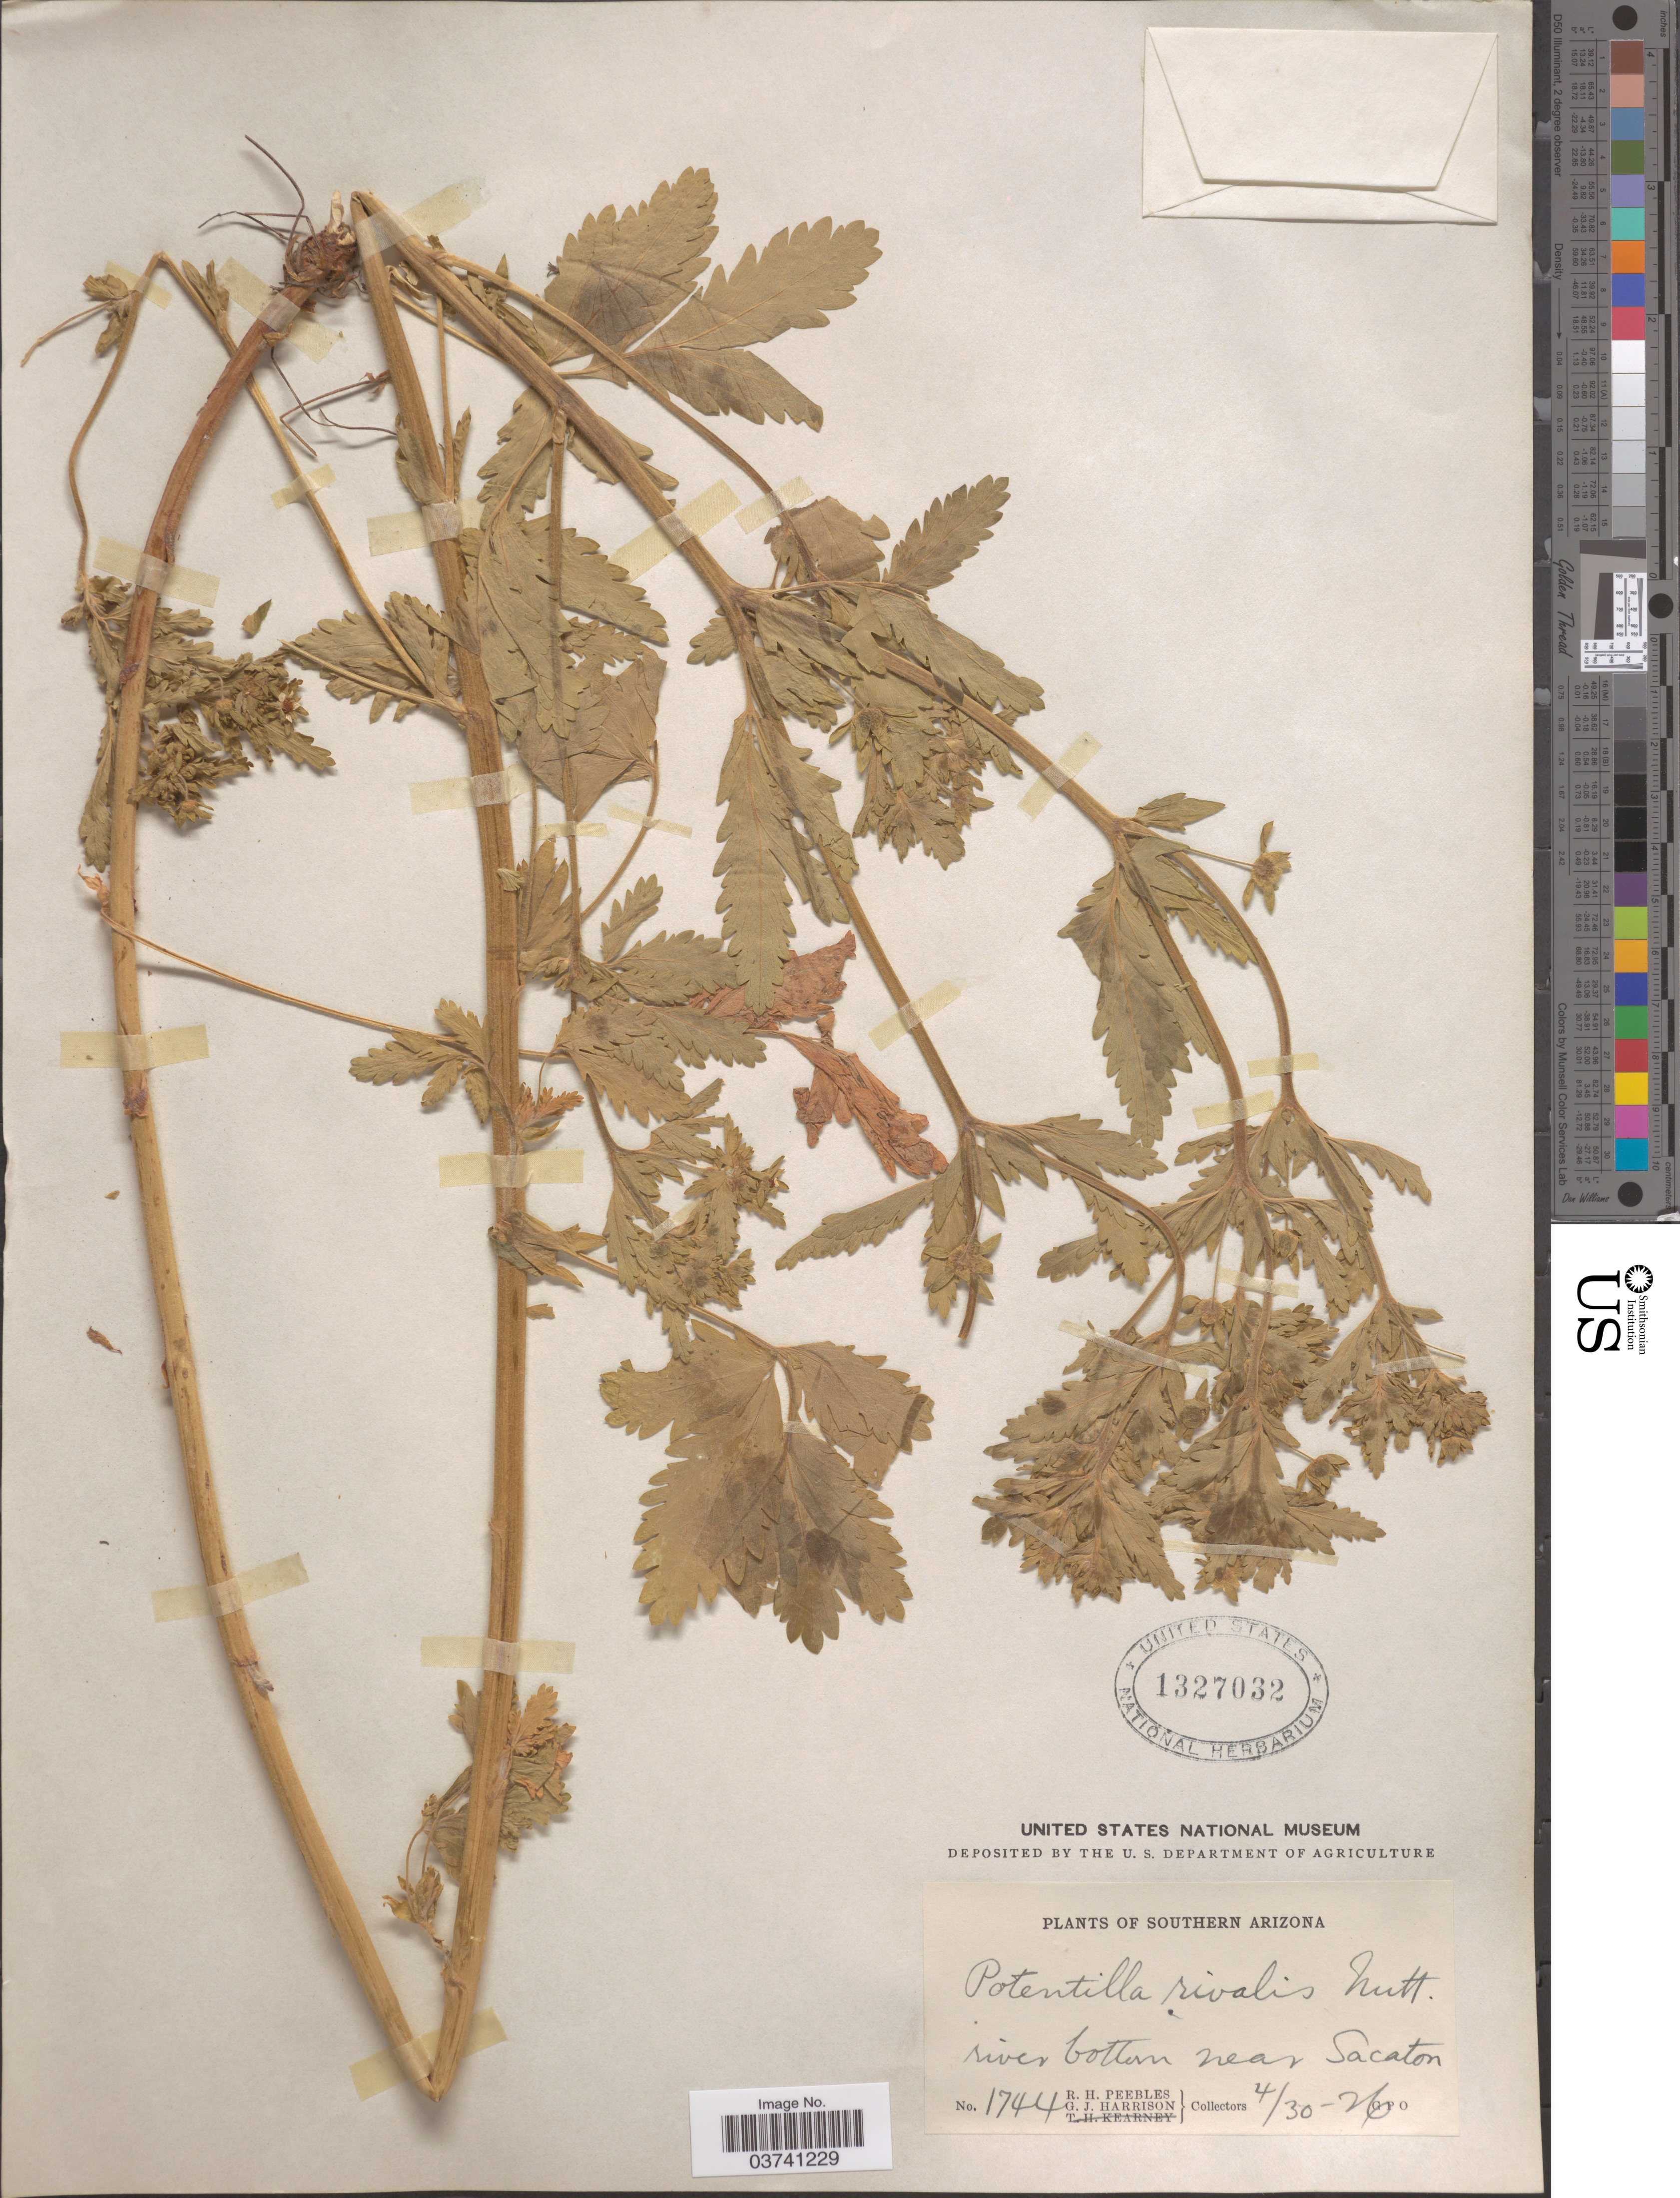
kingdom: Plantae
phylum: Tracheophyta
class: Magnoliopsida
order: Rosales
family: Rosaceae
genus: Potentilla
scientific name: Potentilla rivalis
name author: Nutt.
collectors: R. H. Peebles & G. J. Harrison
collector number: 1744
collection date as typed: Transcribed d/m/y: 30/4/26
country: United States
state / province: Arizona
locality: Southern Arizona. River bottom near Sacaton.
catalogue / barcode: US 1327032